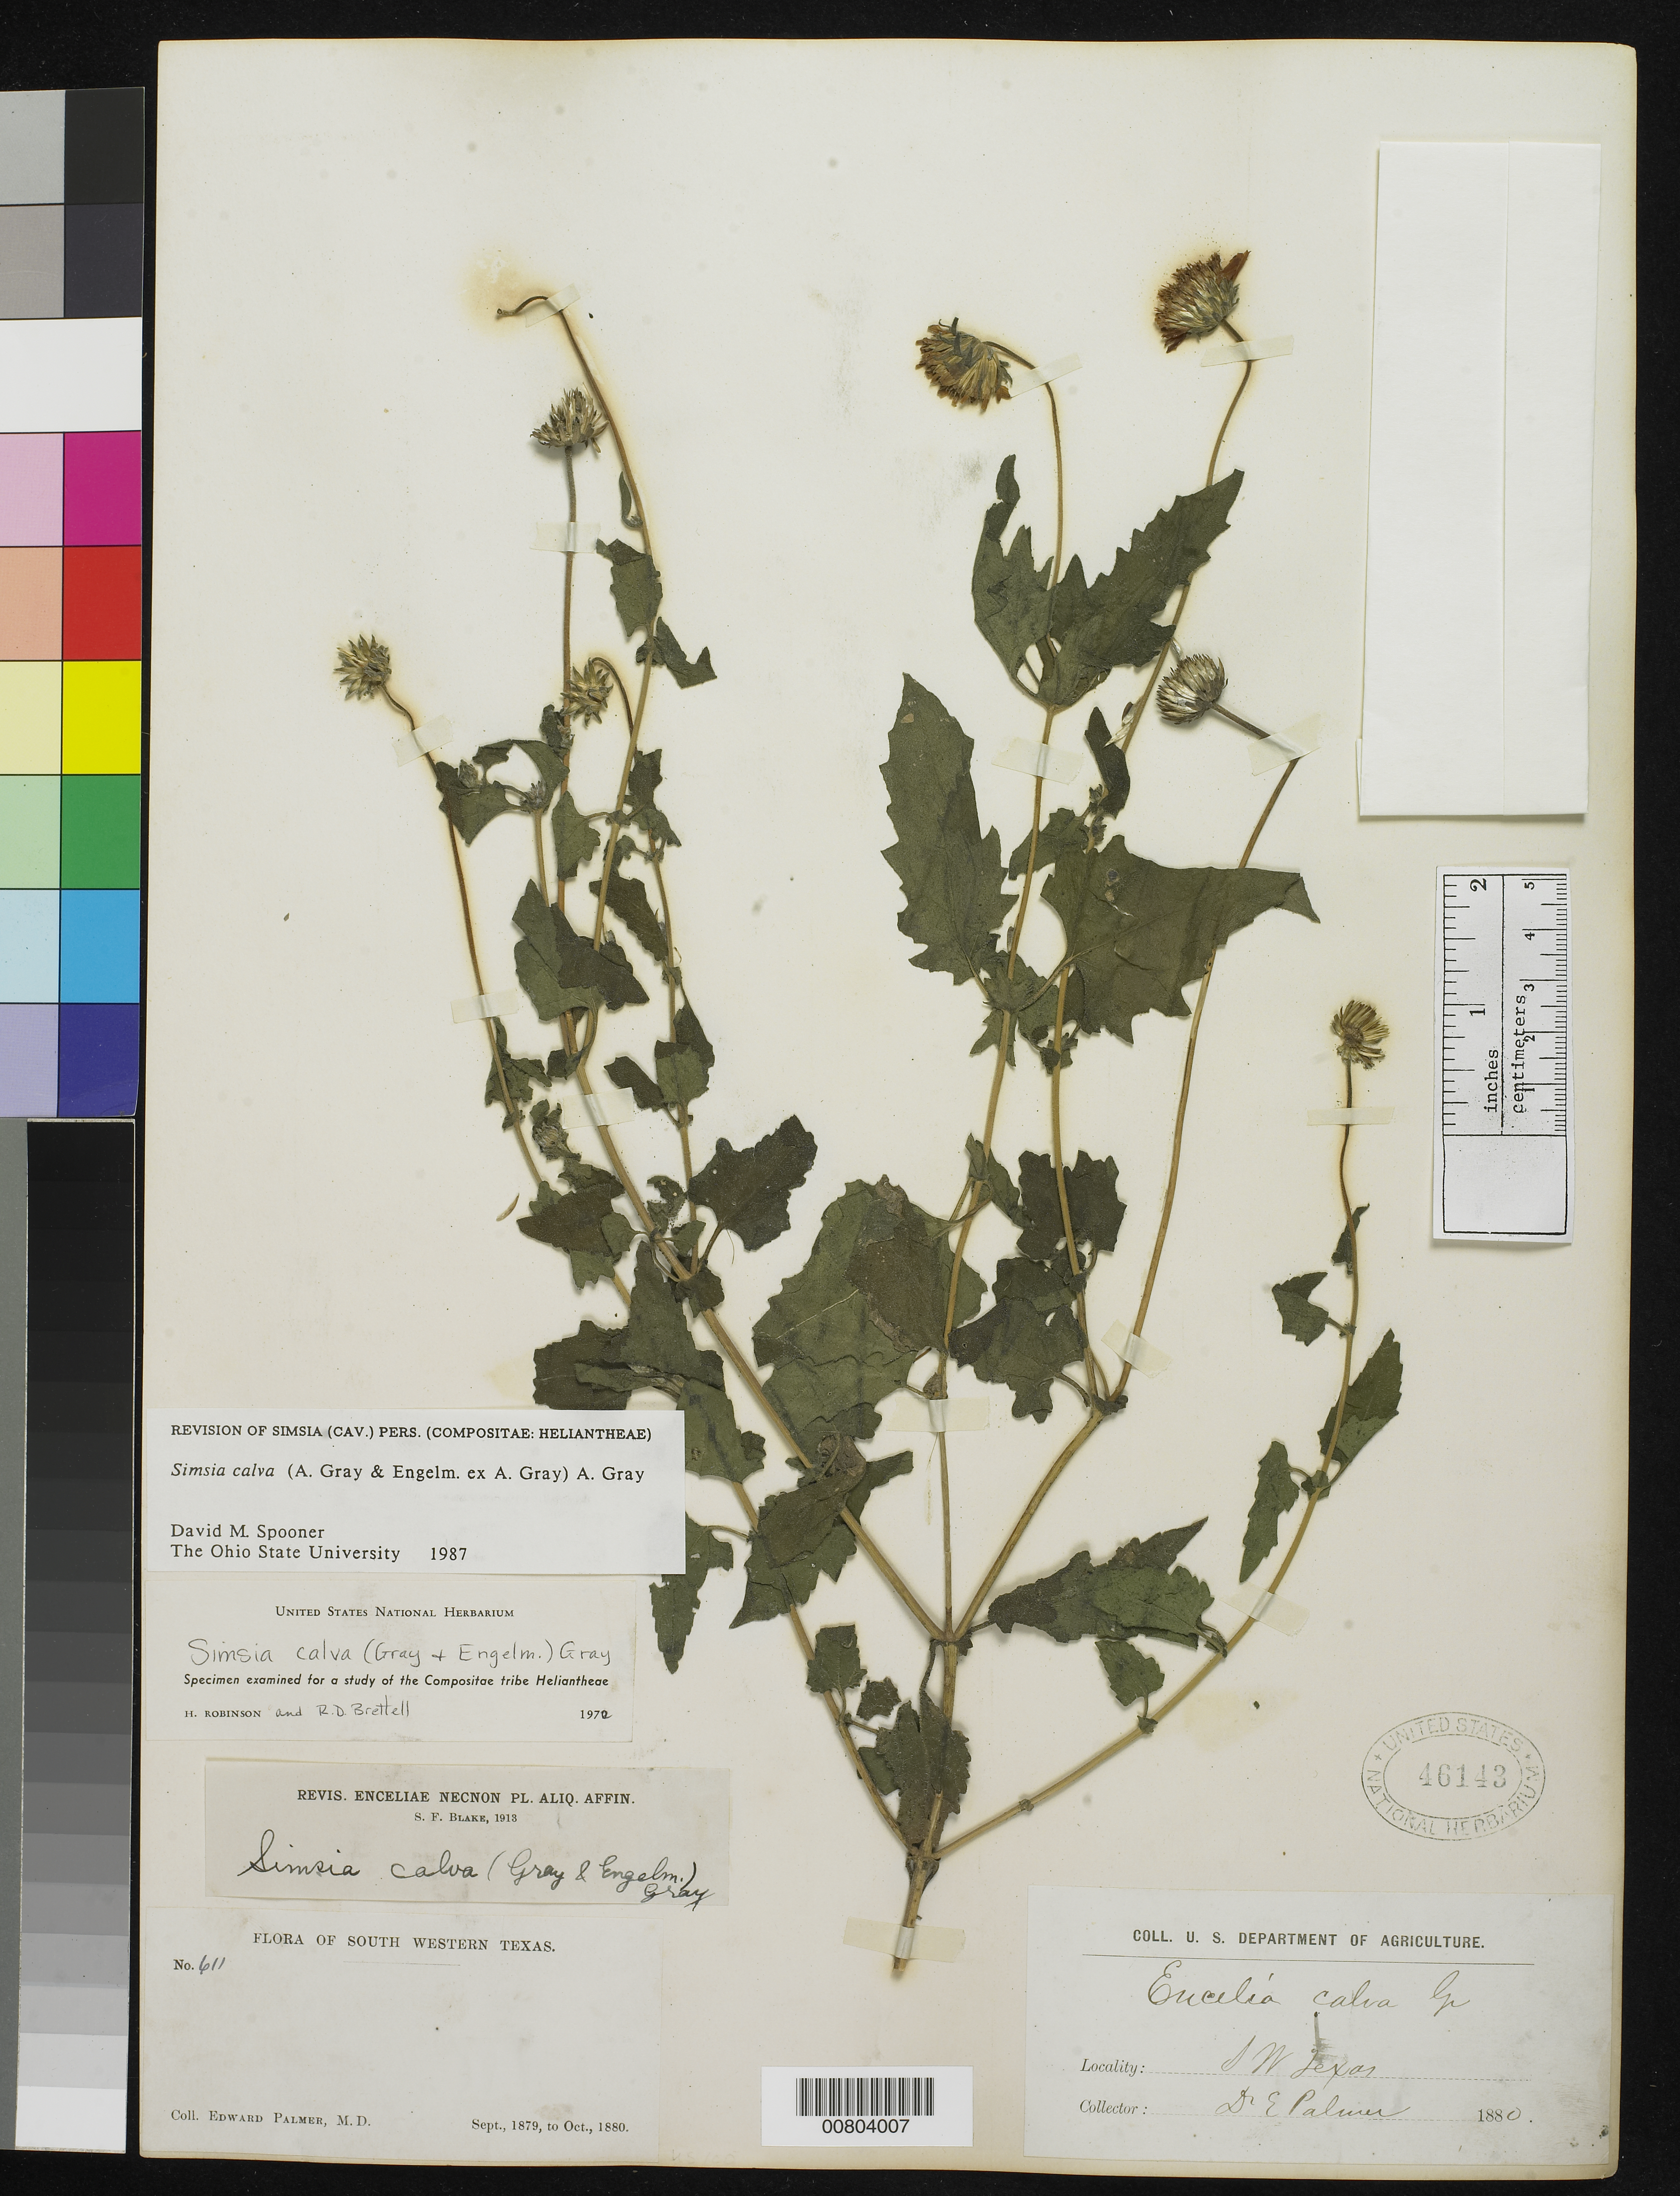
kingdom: Plantae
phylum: Tracheophyta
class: Magnoliopsida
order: Asterales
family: Asteraceae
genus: Simsia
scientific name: Simsia calva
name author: A. Gray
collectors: E. Palmer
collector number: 611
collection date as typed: Jan 1880 to -- Oct 1880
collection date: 1880-01/1880-10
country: United States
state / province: Texas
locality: South Western Texas.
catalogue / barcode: US 46143